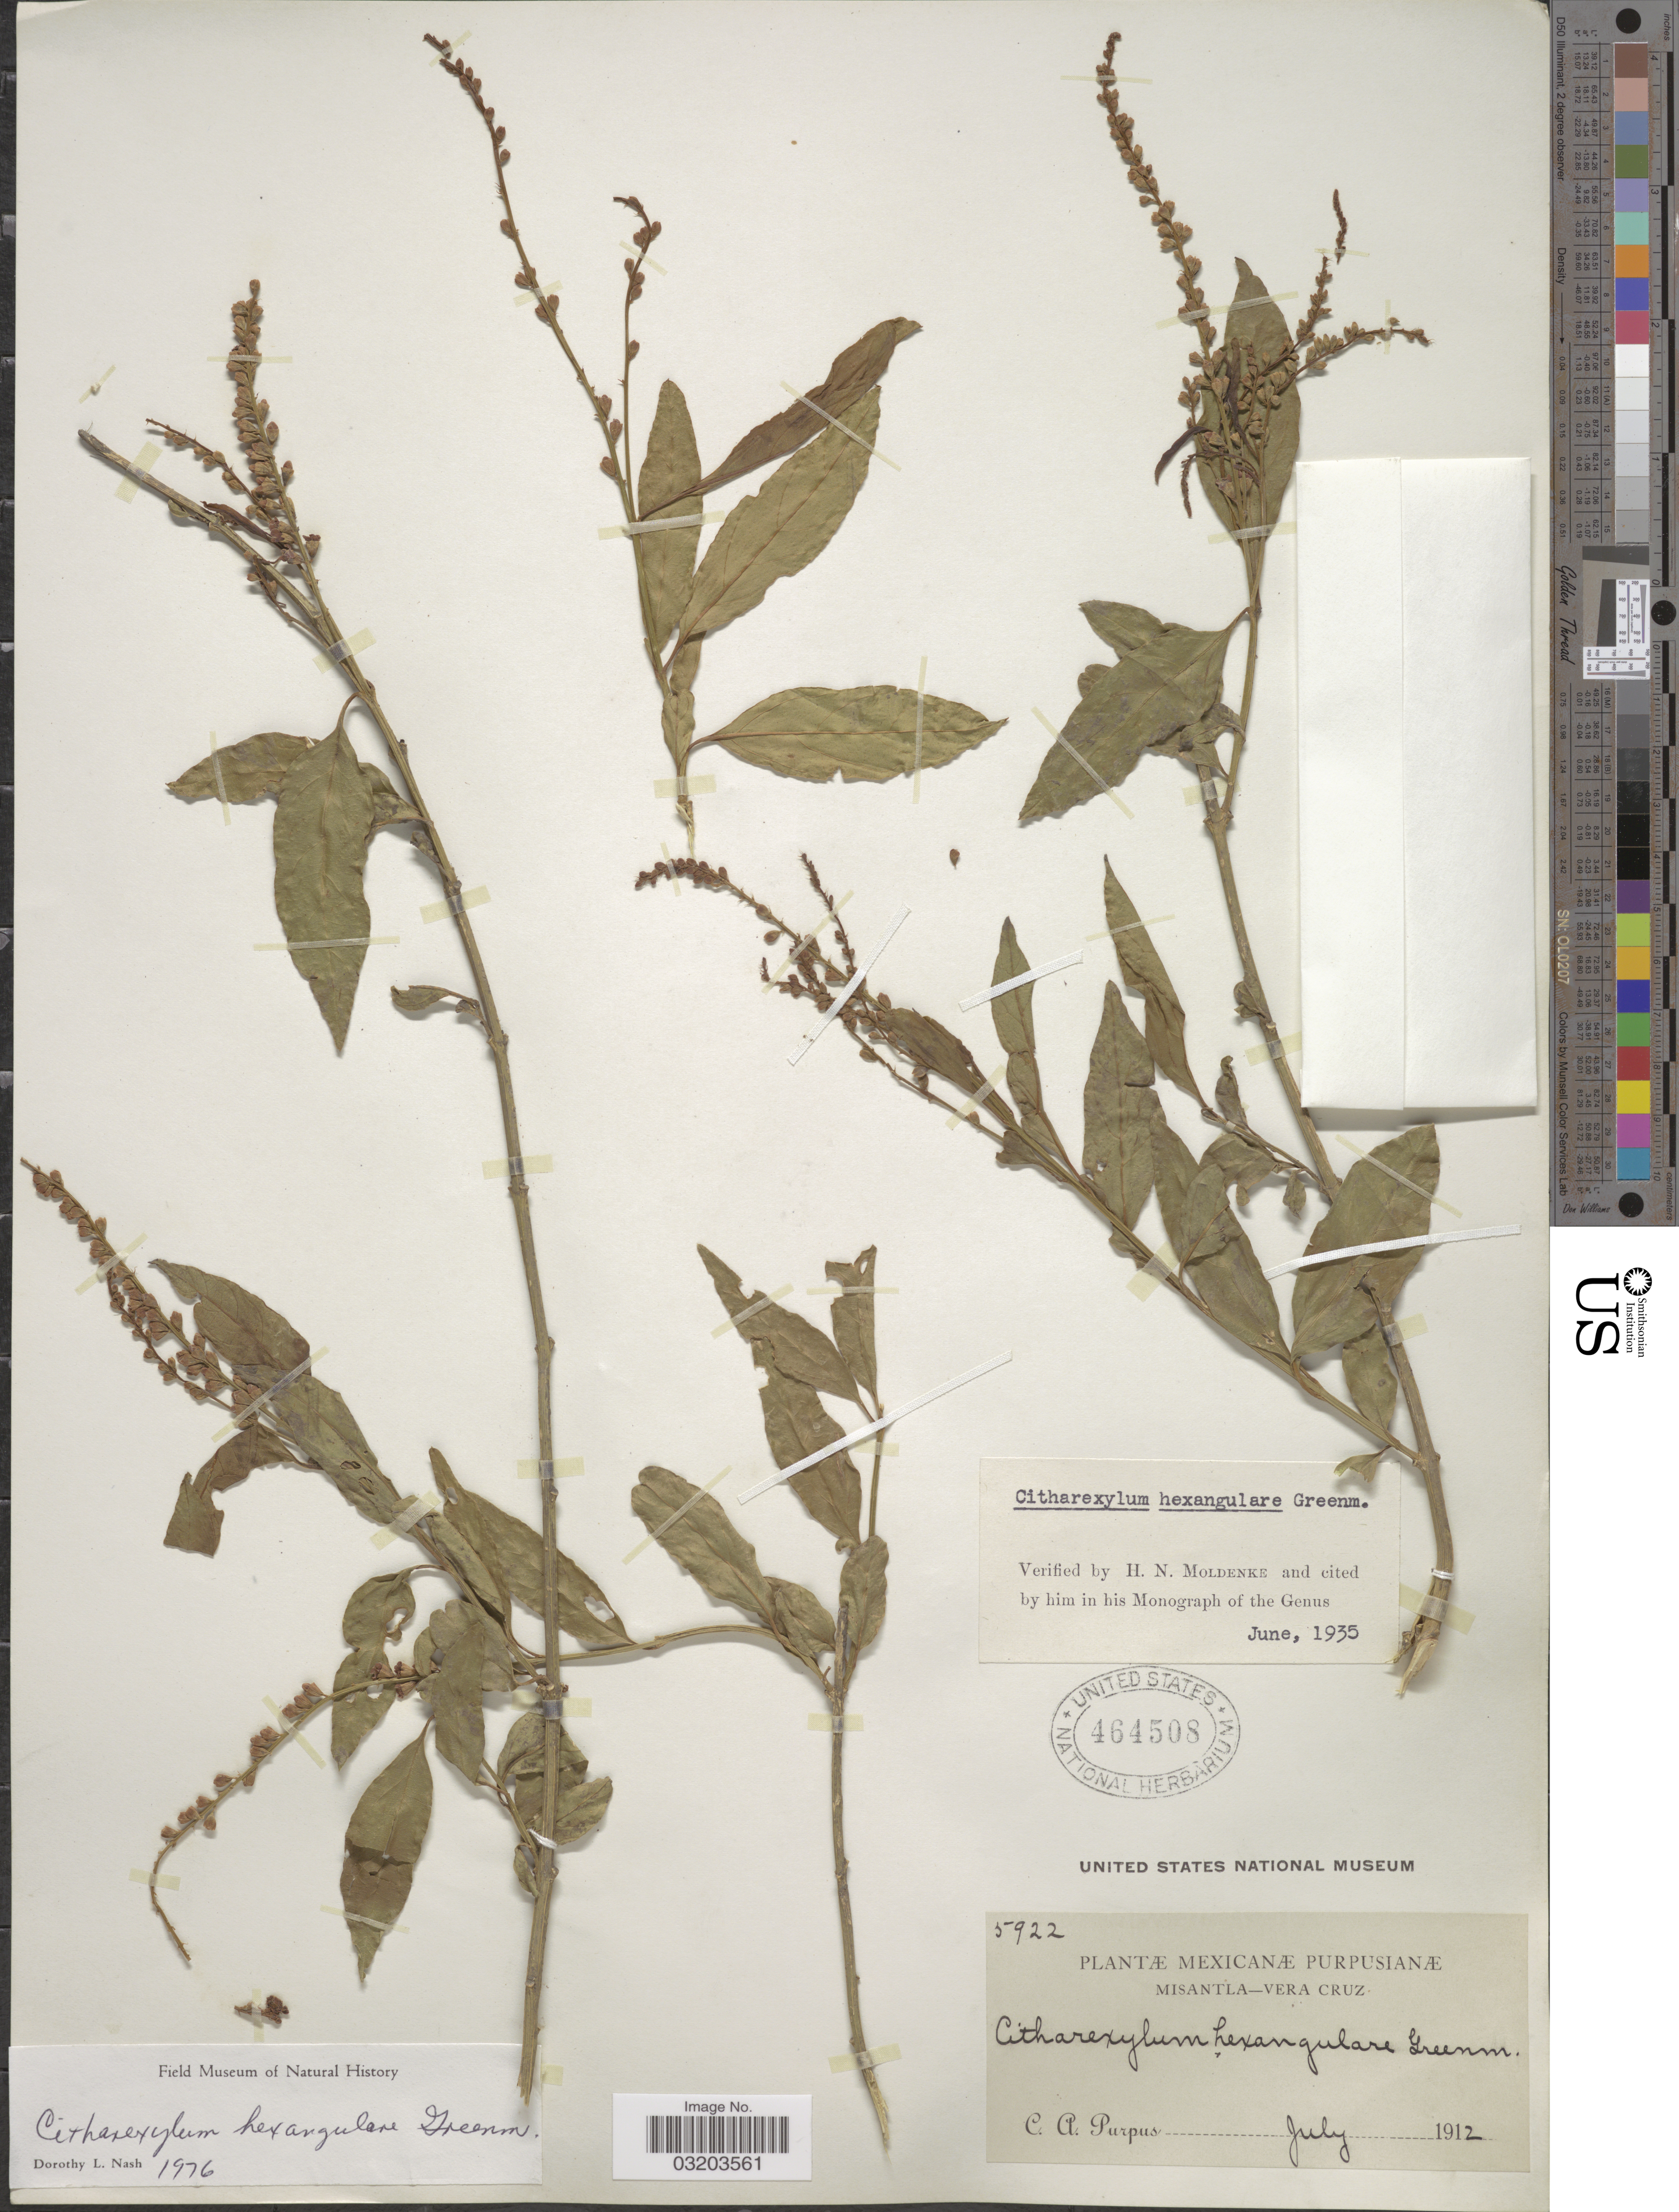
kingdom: Plantae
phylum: Tracheophyta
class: Magnoliopsida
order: Lamiales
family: Verbenaceae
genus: Citharexylum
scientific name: Citharexylum hexangulare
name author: Greenm.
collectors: C. A. Purpus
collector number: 5922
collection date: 1912-07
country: Mexico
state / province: Veracruz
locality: Misantla-Vera Cruz.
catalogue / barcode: US 464508